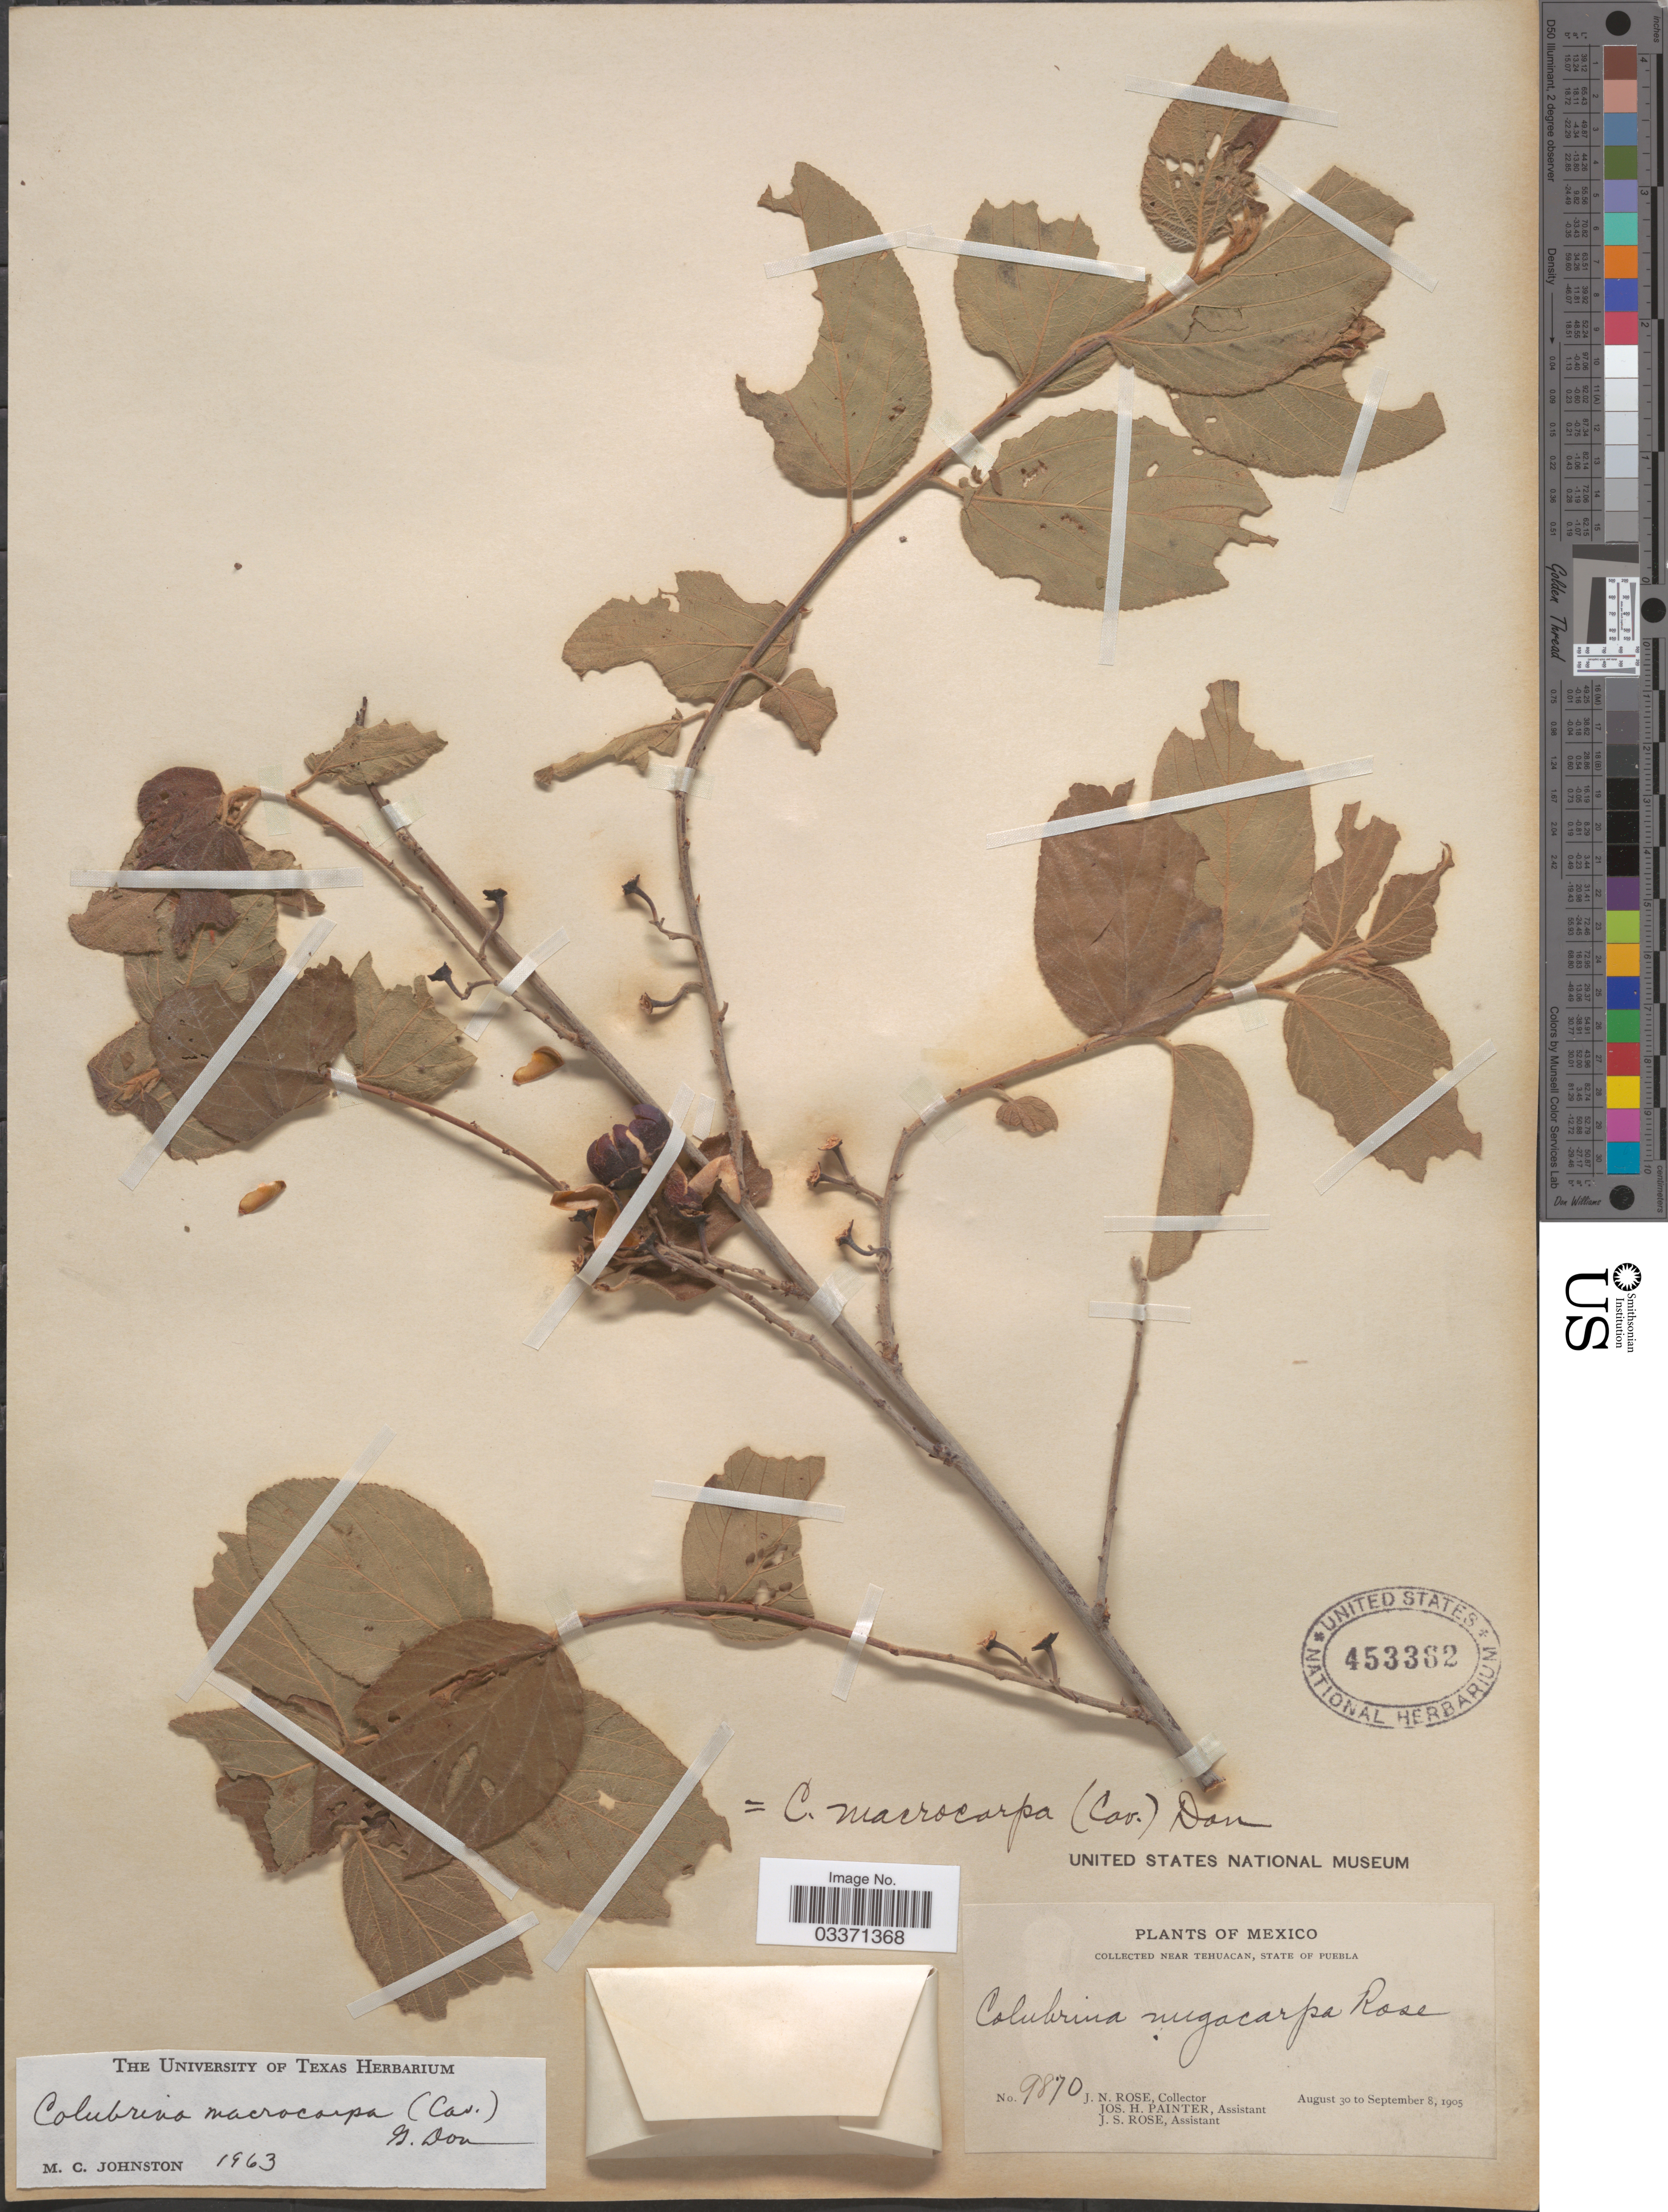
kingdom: Plantae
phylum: Tracheophyta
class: Magnoliopsida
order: Rosales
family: Rhamnaceae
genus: Colubrina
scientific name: Colubrina macrocarpa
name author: (Cav.) G. Don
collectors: J. N. Rose, J. H. Painter & J. S. Rose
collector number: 9870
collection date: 1905-08-30/1905-09-08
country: Mexico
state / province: Puebla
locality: Near Tehuacan.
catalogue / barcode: US 453362